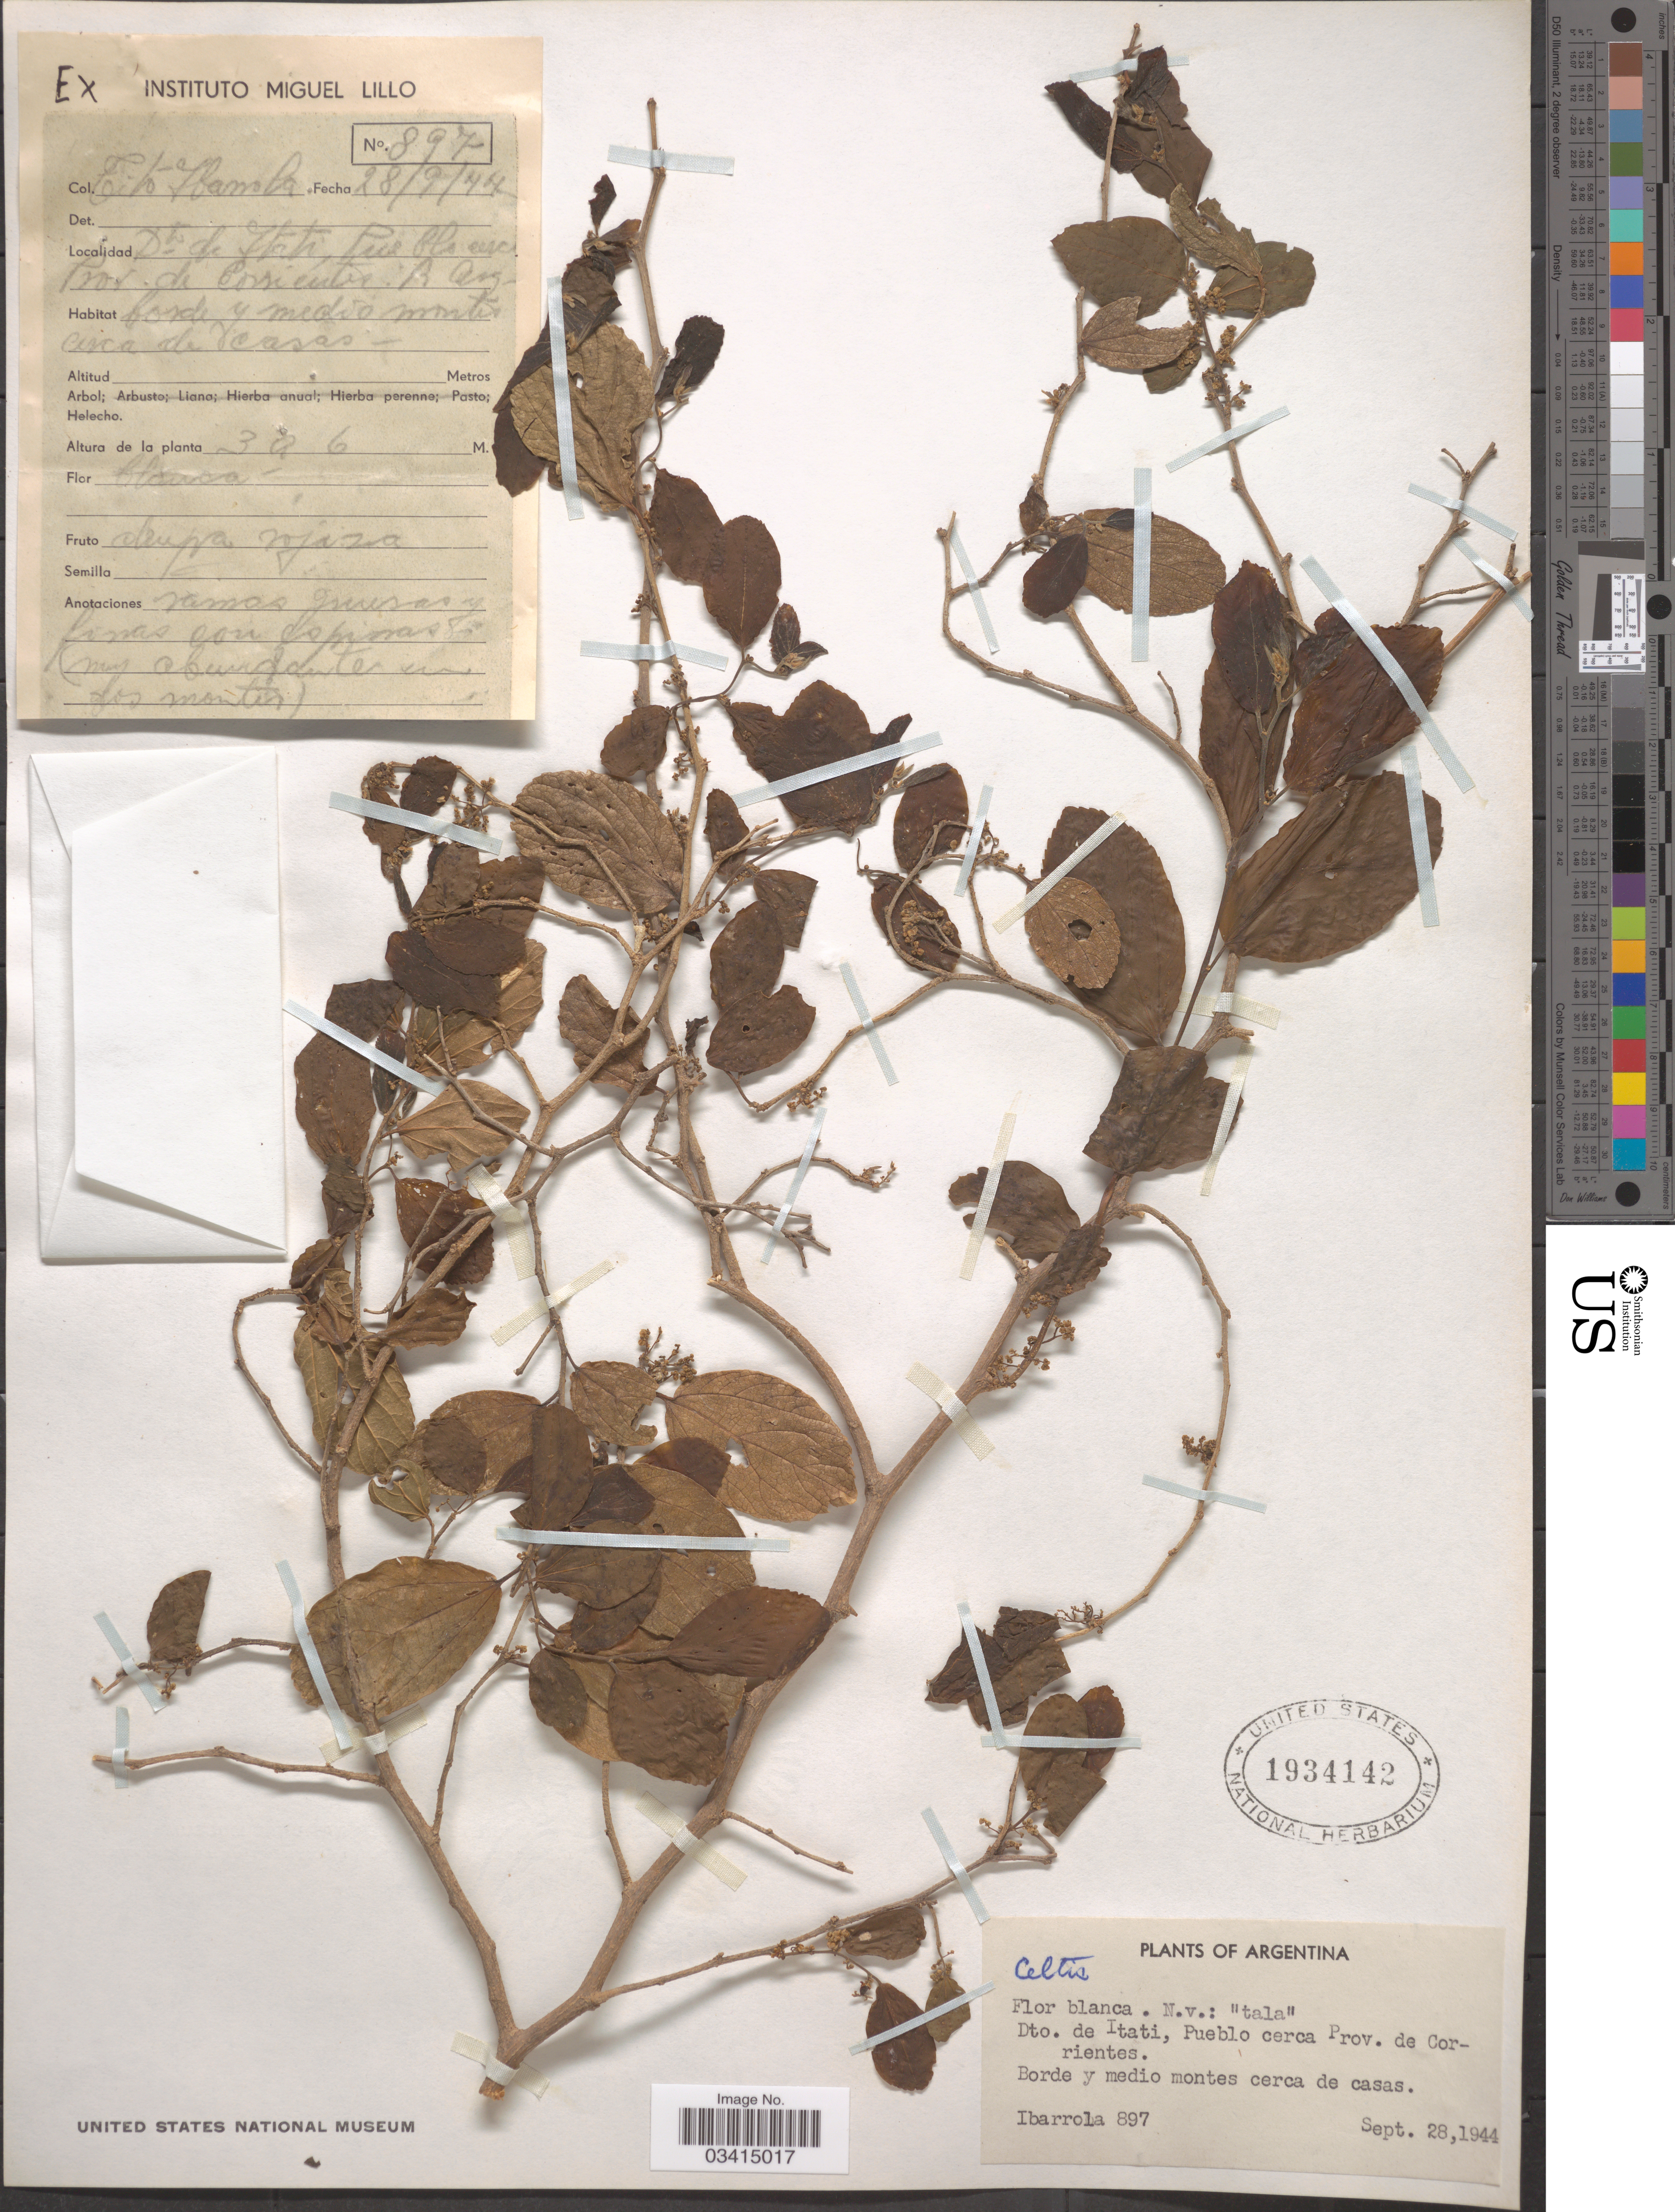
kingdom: Plantae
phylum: Tracheophyta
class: Magnoliopsida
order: Rosales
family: Cannabaceae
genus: Celtis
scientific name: Celtis sp.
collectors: T. Ibarrola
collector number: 897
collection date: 1944-09-28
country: Argentina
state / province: Corrientes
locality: Dto. de Itati, Pueblo cerca Prov. de Corrientes. Borde y medio montes cerca de casas.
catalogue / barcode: US 1934142